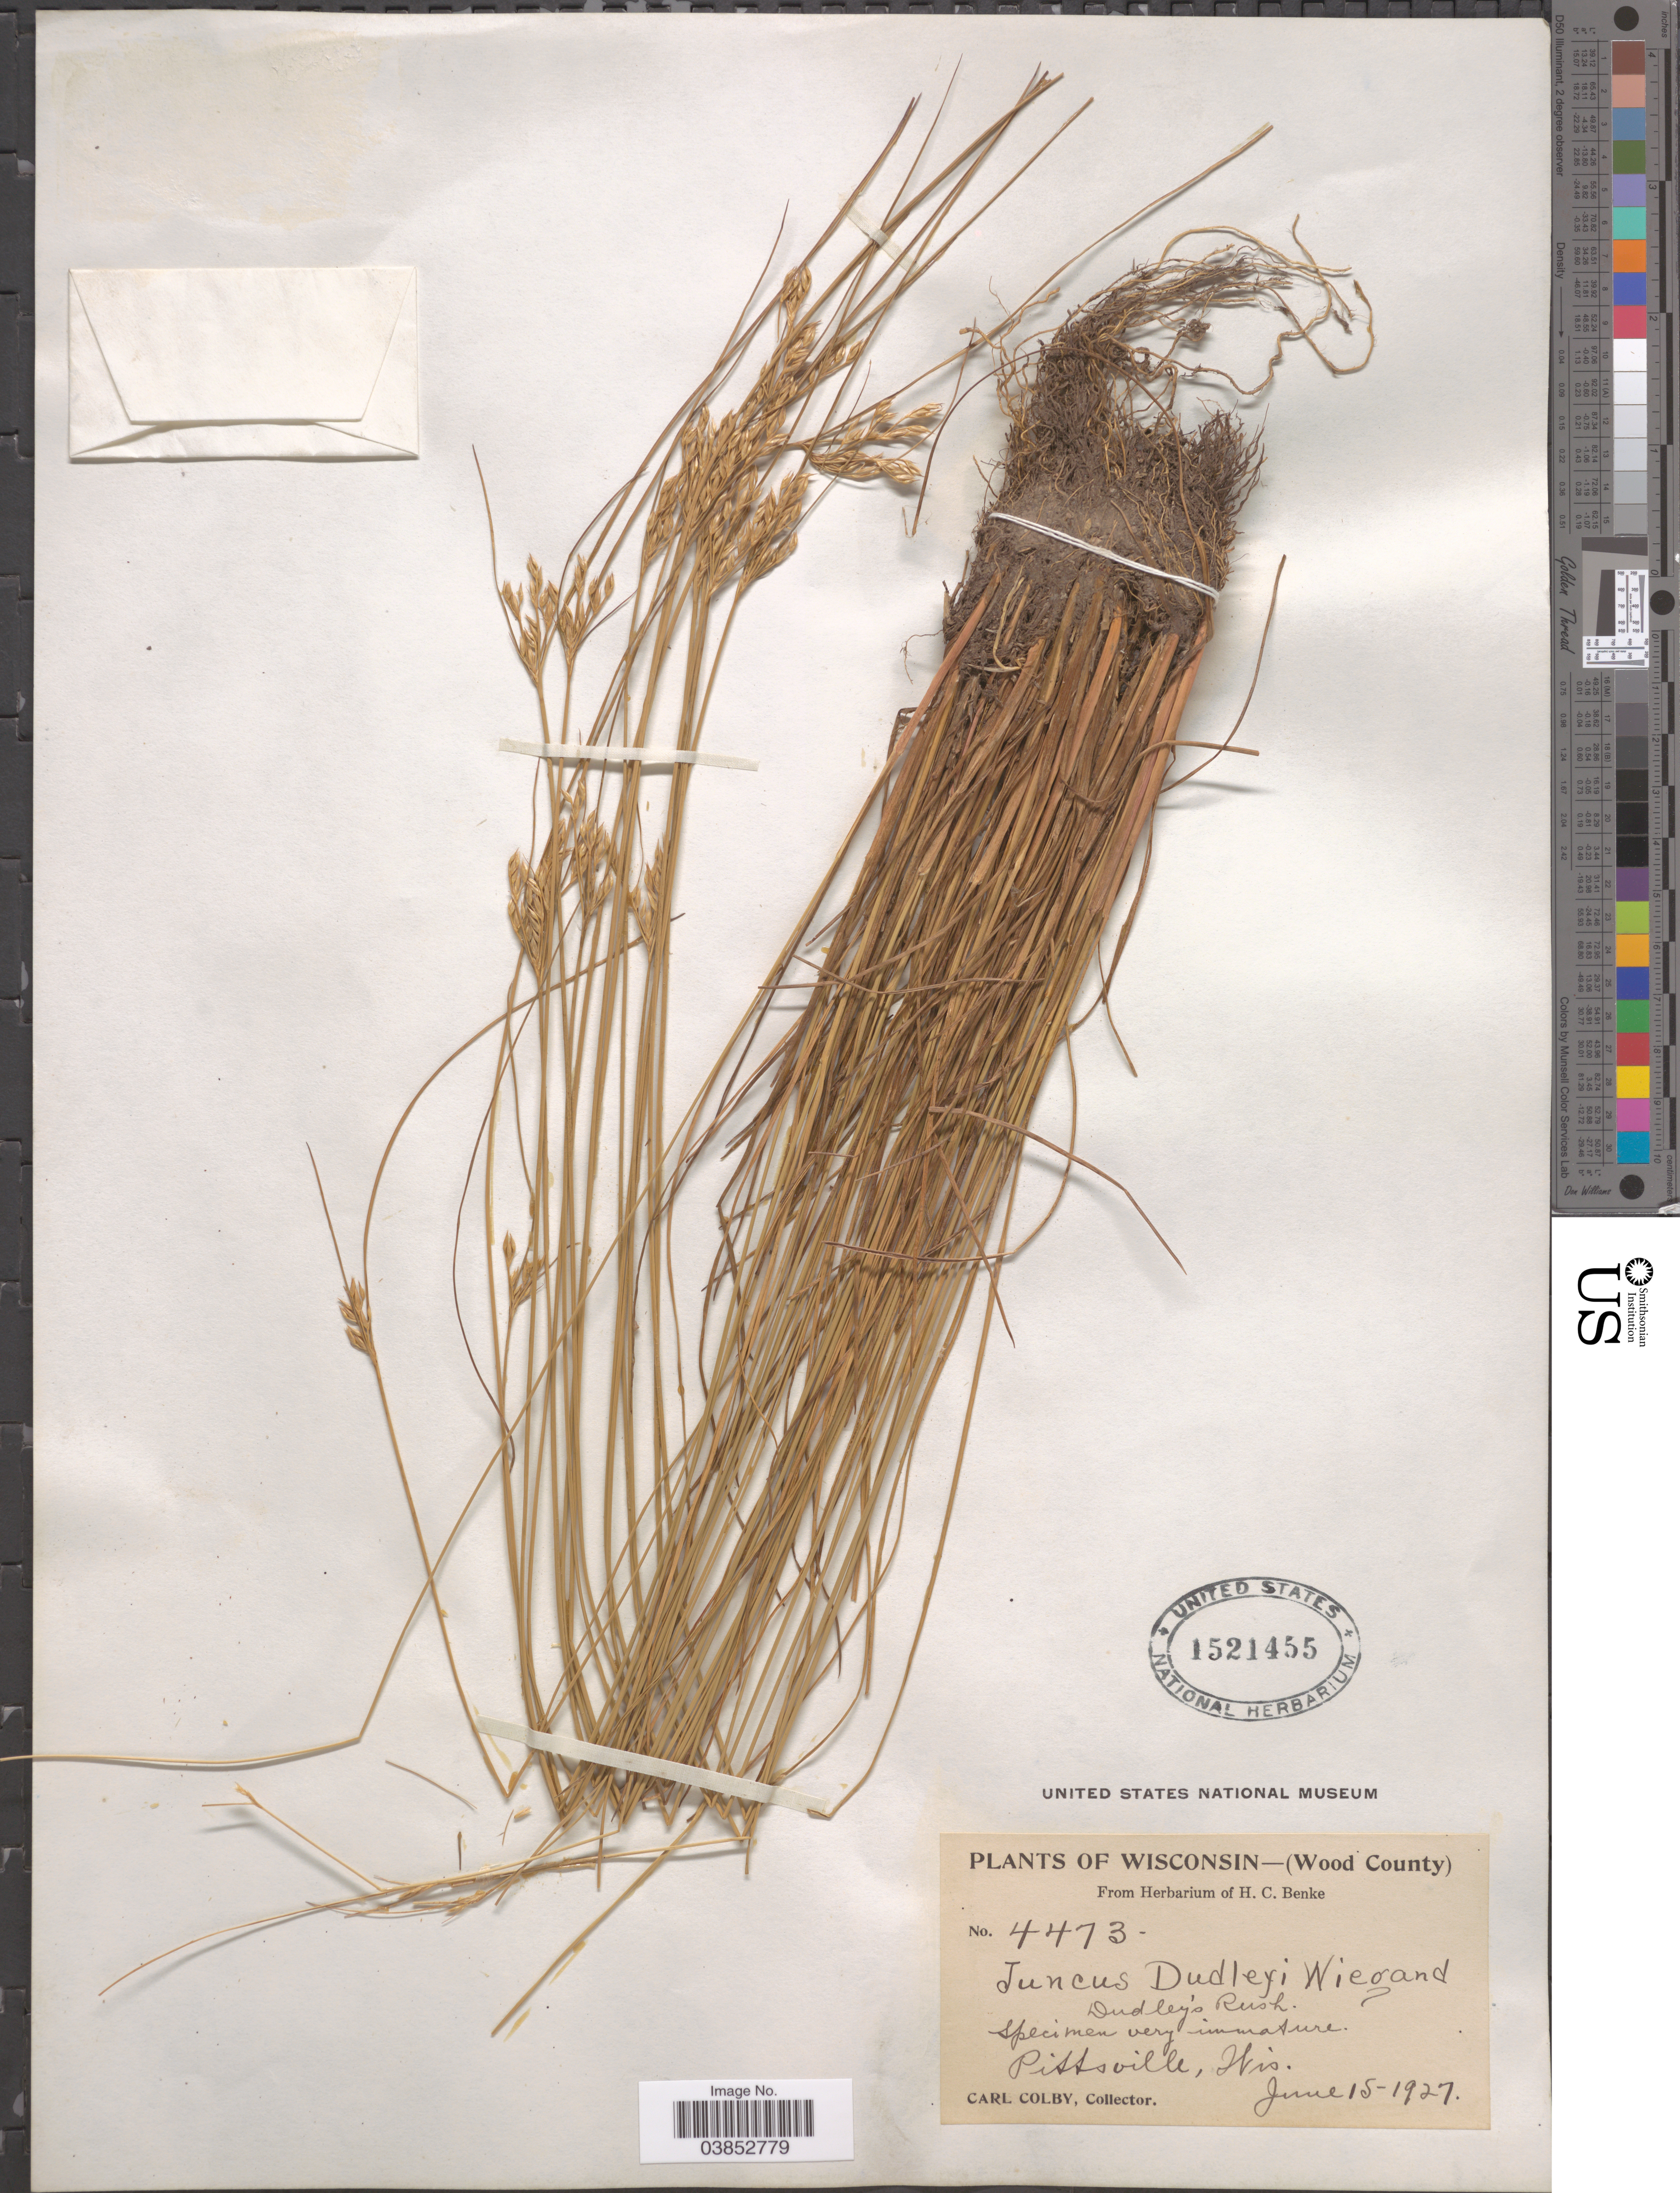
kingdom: Plantae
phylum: Tracheophyta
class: Liliopsida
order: Poales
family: Juncaceae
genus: Juncus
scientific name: Juncus dudleyi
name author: Wiegand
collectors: C. Colby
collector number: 4473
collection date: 1927-06-15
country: United States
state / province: Wisconsin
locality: (Wooc County). Pittsville.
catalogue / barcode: US 1521455